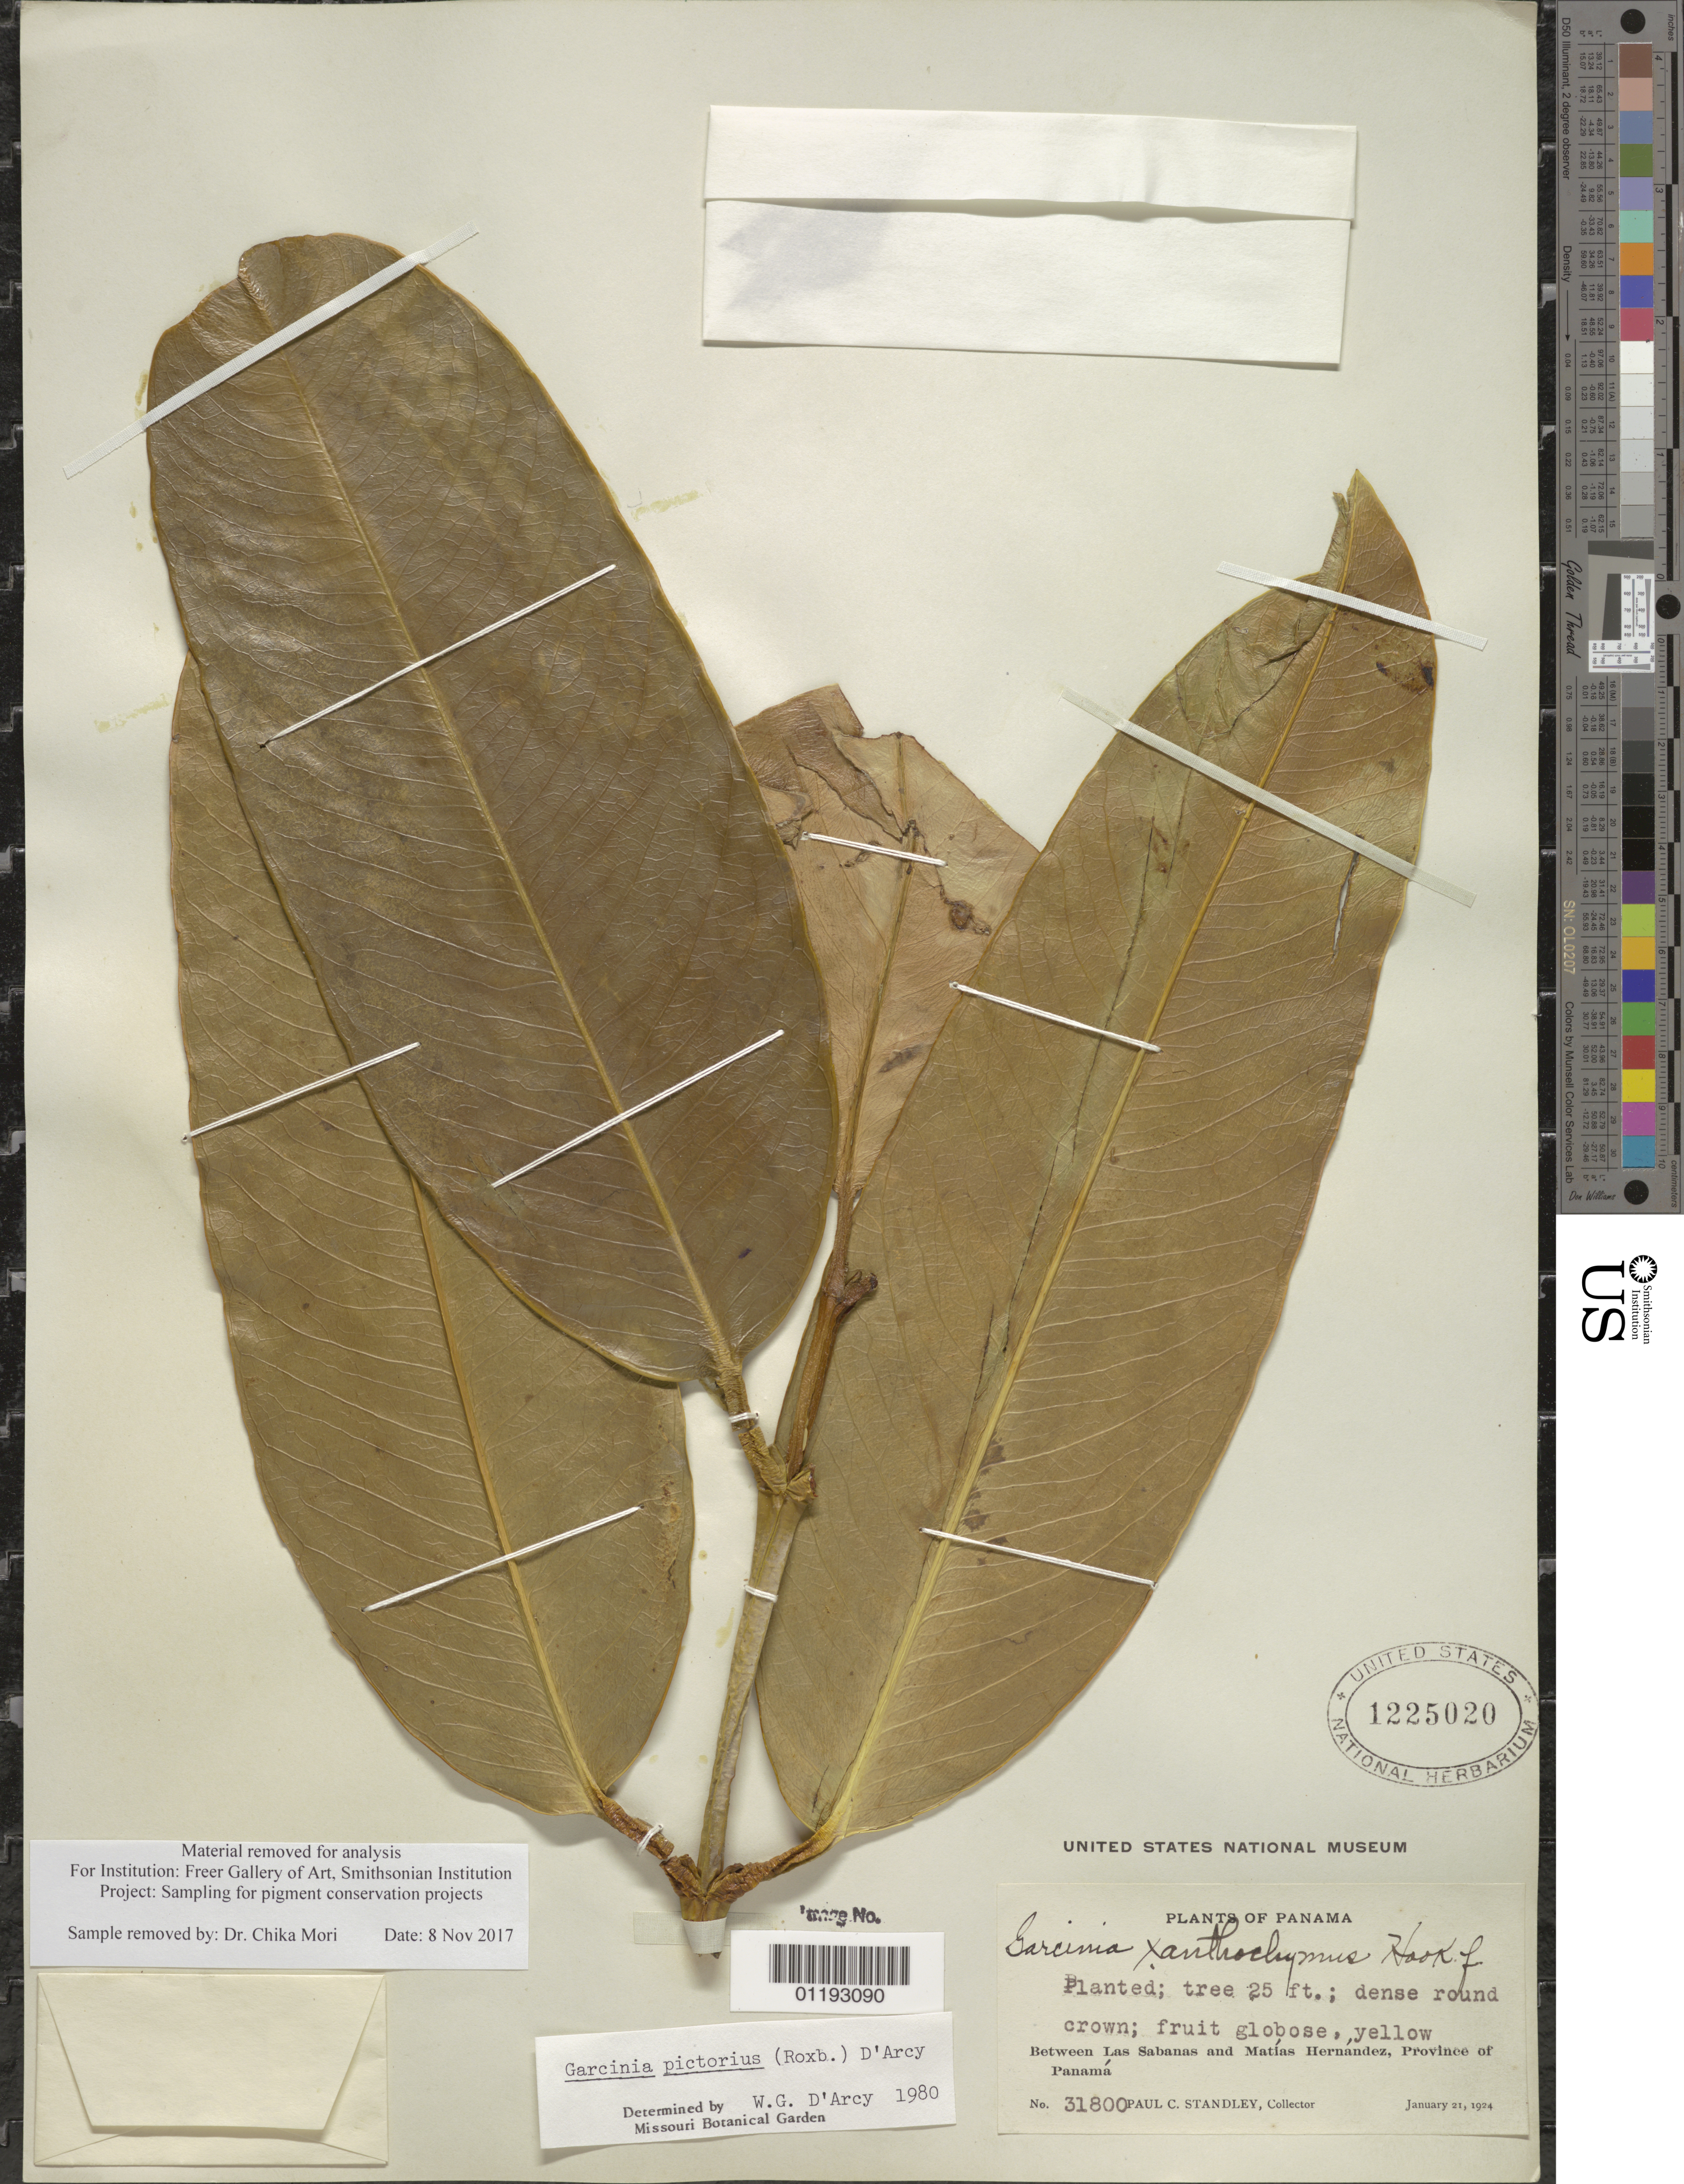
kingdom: Plantae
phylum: Tracheophyta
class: Magnoliopsida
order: Malpighiales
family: Clusiaceae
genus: Garcinia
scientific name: Garcinia pictoria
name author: (Roxb.) Engl.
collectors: P. C. Standley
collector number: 31800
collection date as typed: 21 Jan 1924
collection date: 1924-01-21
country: Panama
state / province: Panamá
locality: Between Las Sabanas and Matias Hernandez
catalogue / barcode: US 1225020